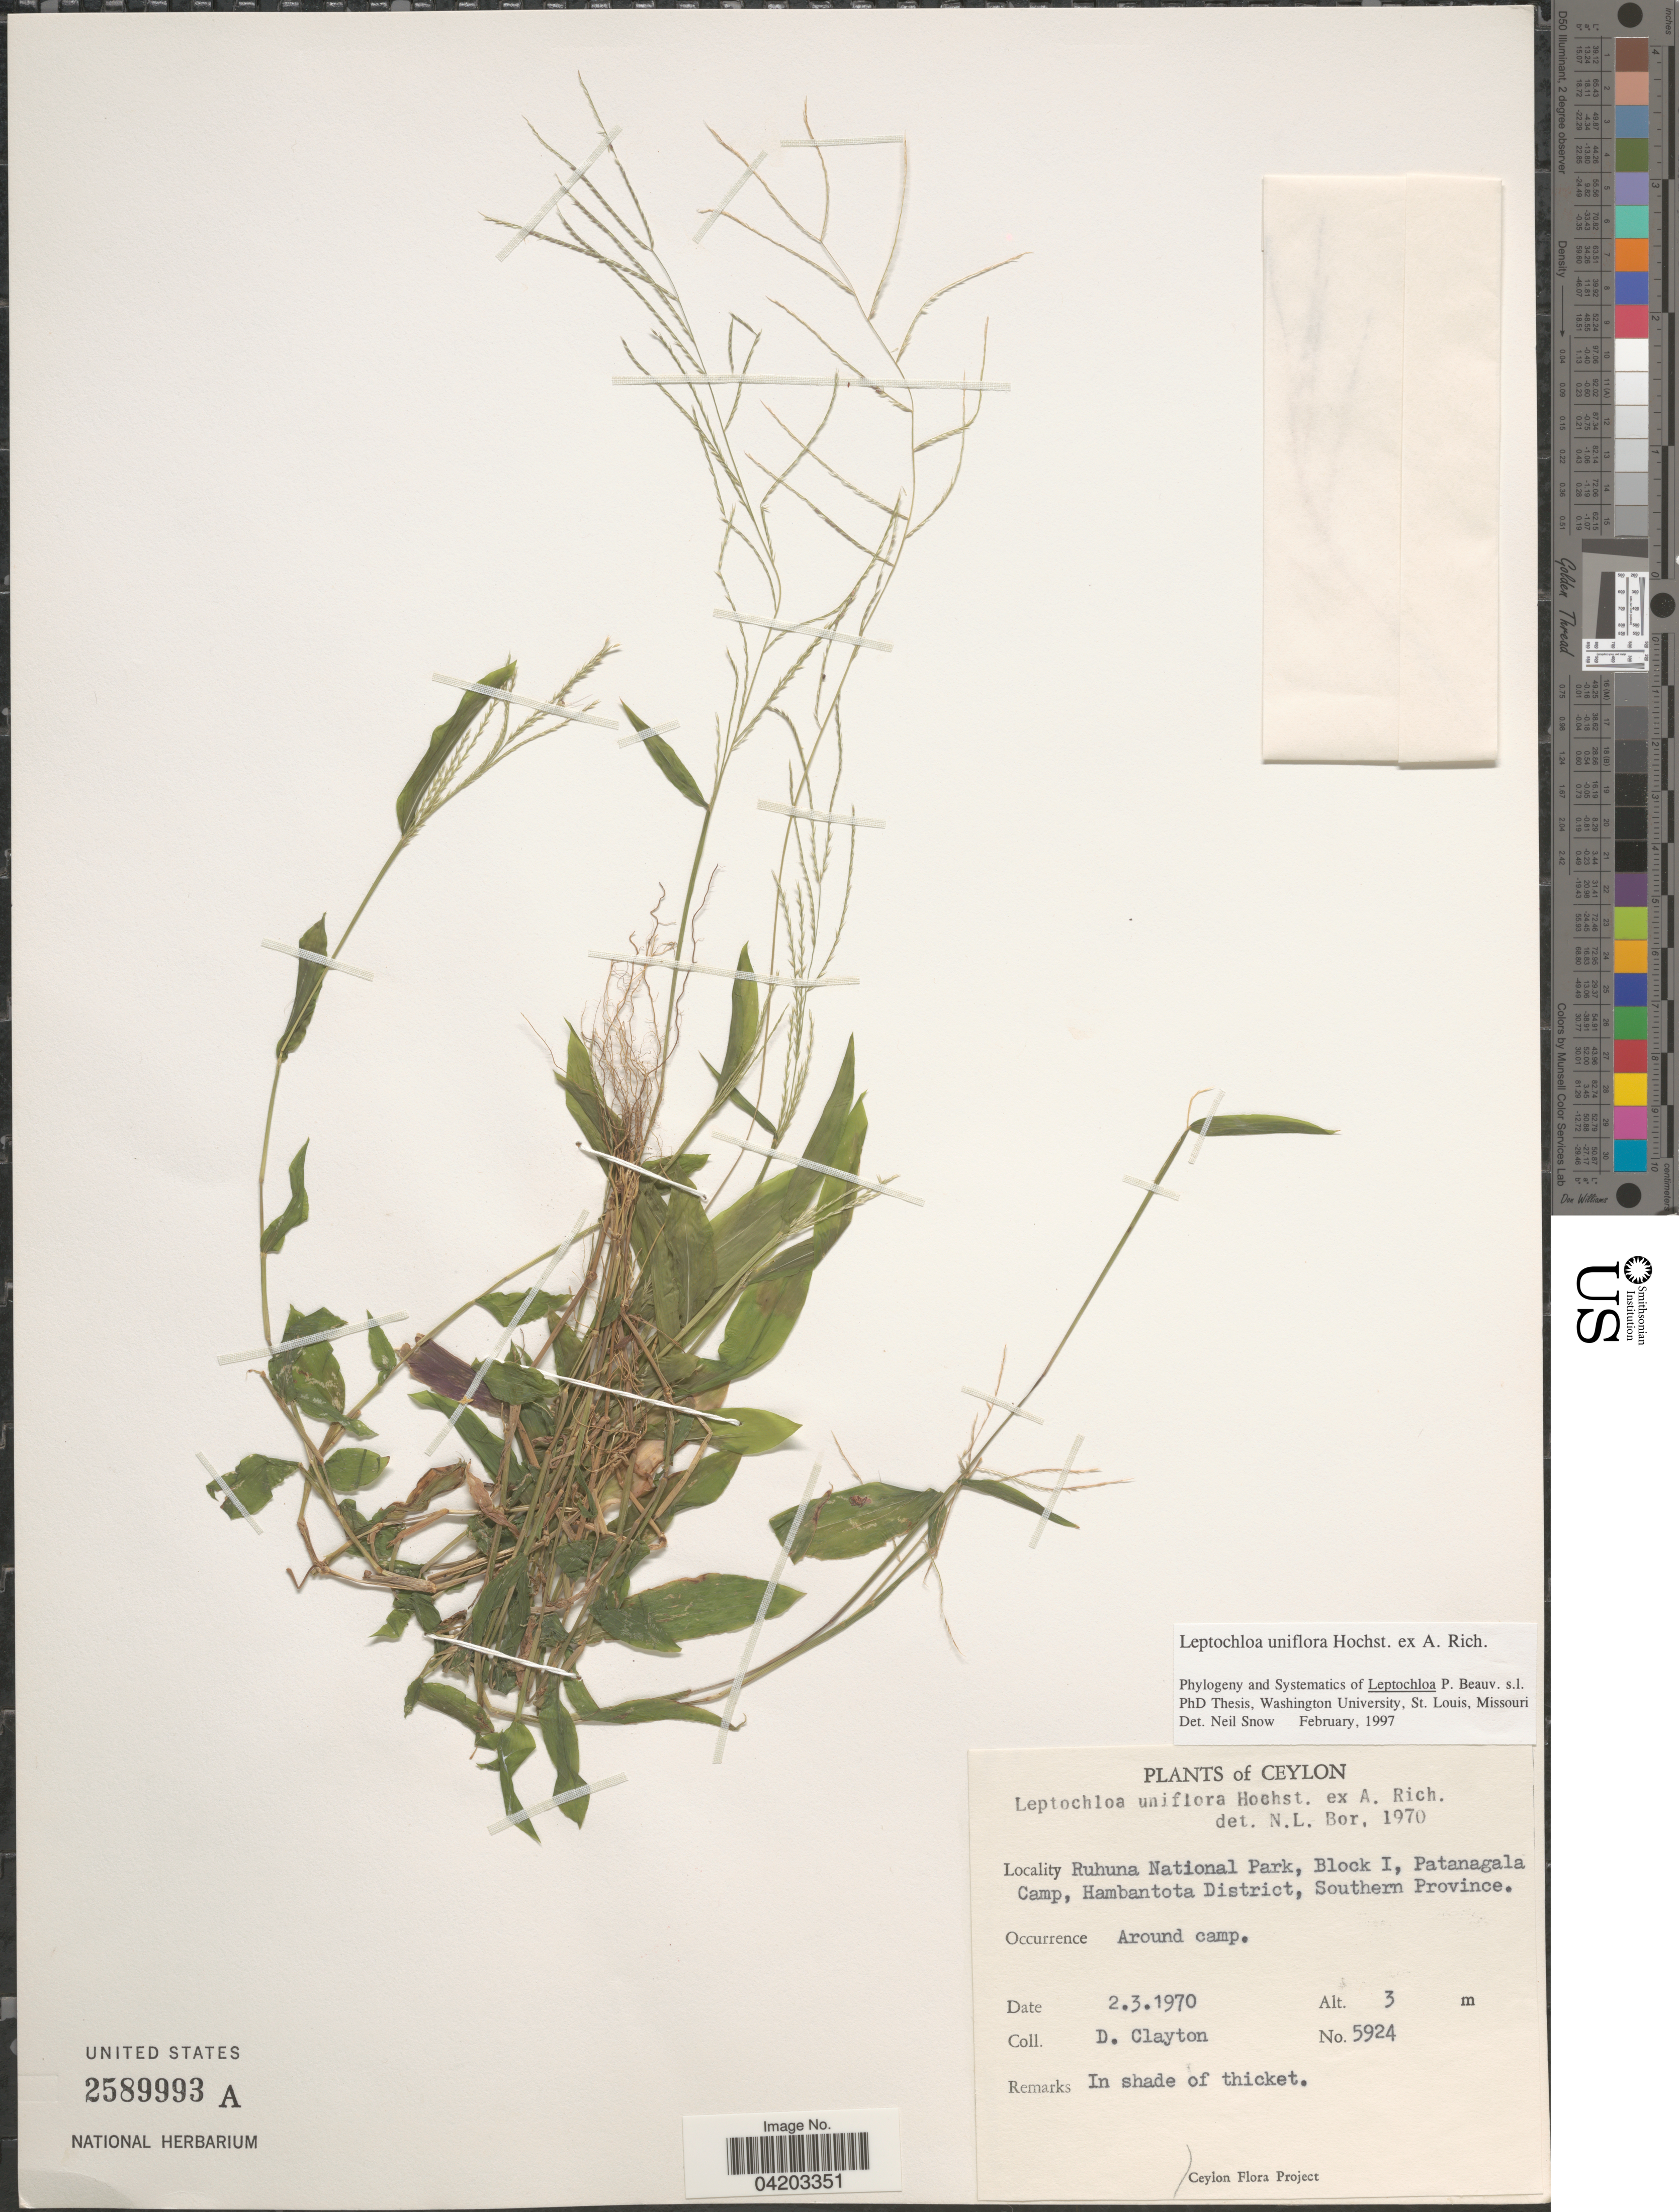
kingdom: Plantae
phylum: Tracheophyta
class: Liliopsida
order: Poales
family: Poaceae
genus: Trigonochloa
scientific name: Trigonochloa uniflora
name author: (Hochst. ex A. Rich.) P.M. Peterson & N. Snow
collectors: D. Clayton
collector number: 5924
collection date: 1970-03-02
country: Sri Lanka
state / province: Southern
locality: Ceylon. Ruhuna National Park, Block I, Patanagala Camp, Hambantota District, Southern Province.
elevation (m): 3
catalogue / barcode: US 2589993A